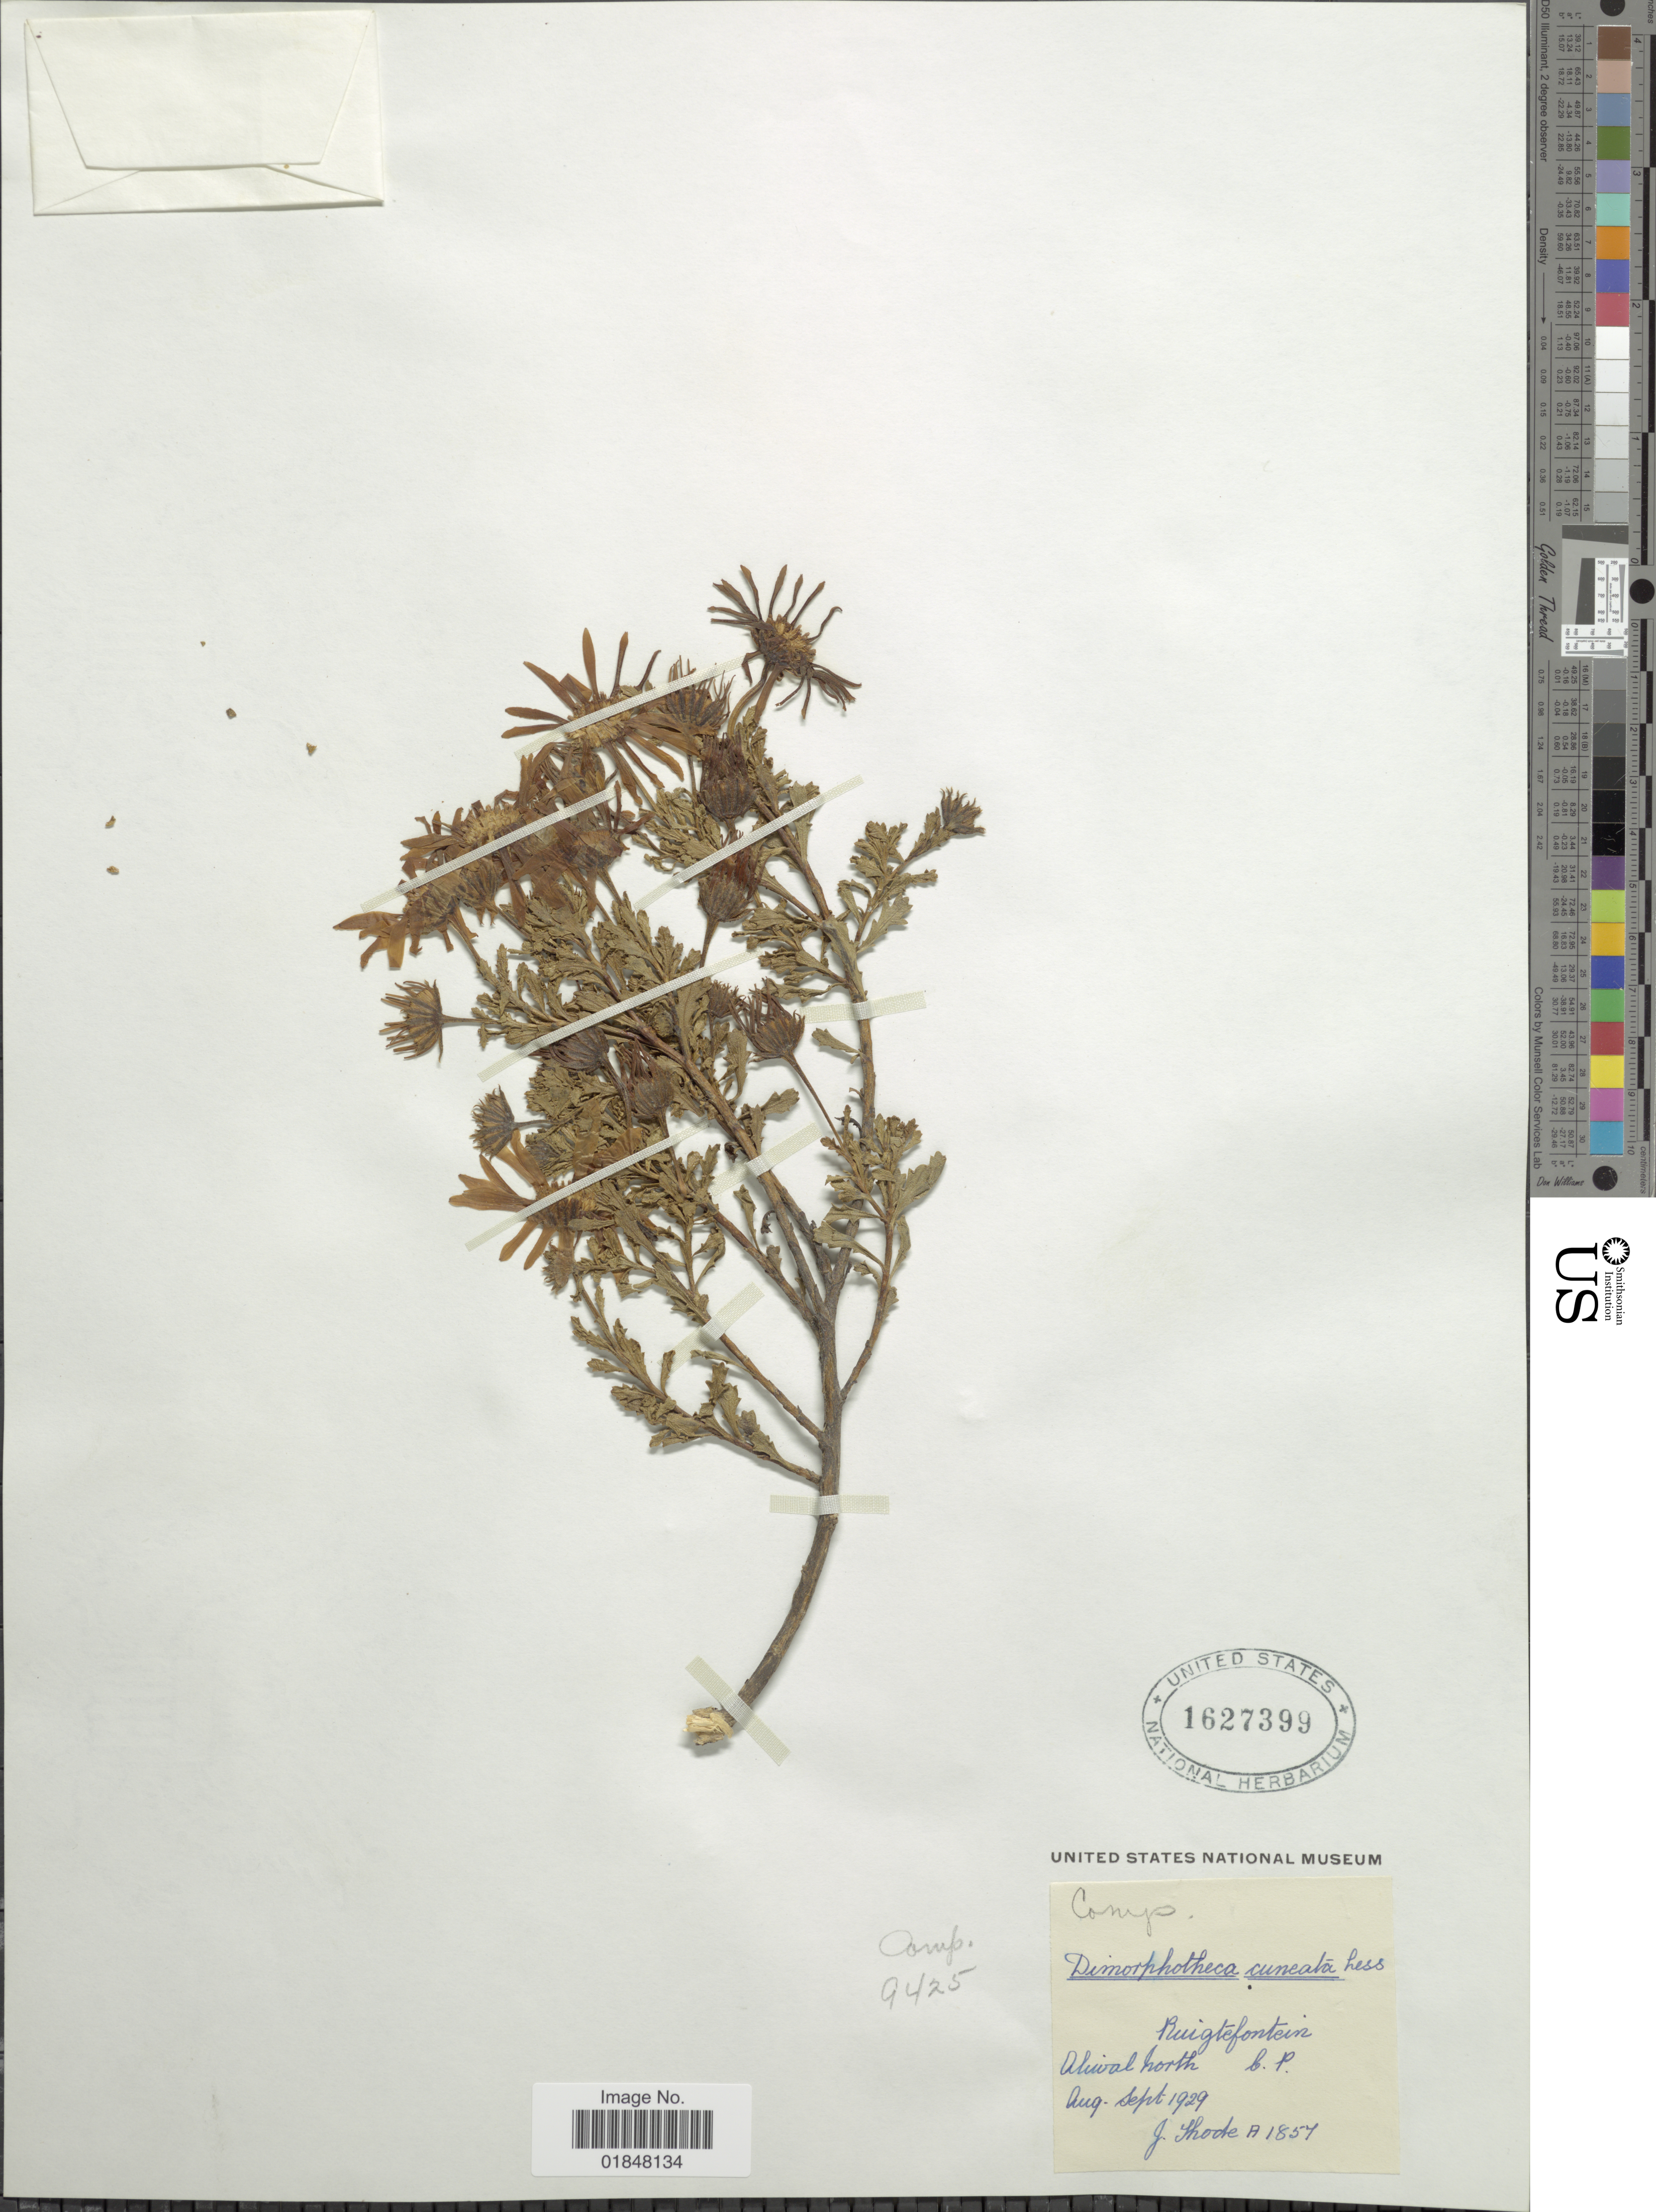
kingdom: Plantae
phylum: Tracheophyta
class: Magnoliopsida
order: Asterales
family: Asteraceae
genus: Dimorphotheca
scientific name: Dimorphotheca cuneata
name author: (Thunb.) Less.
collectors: J. Thode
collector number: A1857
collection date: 1929-08/1929-09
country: South Africa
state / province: Eastern Cape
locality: Ruigtefontein, Aliwal North C.P.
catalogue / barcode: US 1627399